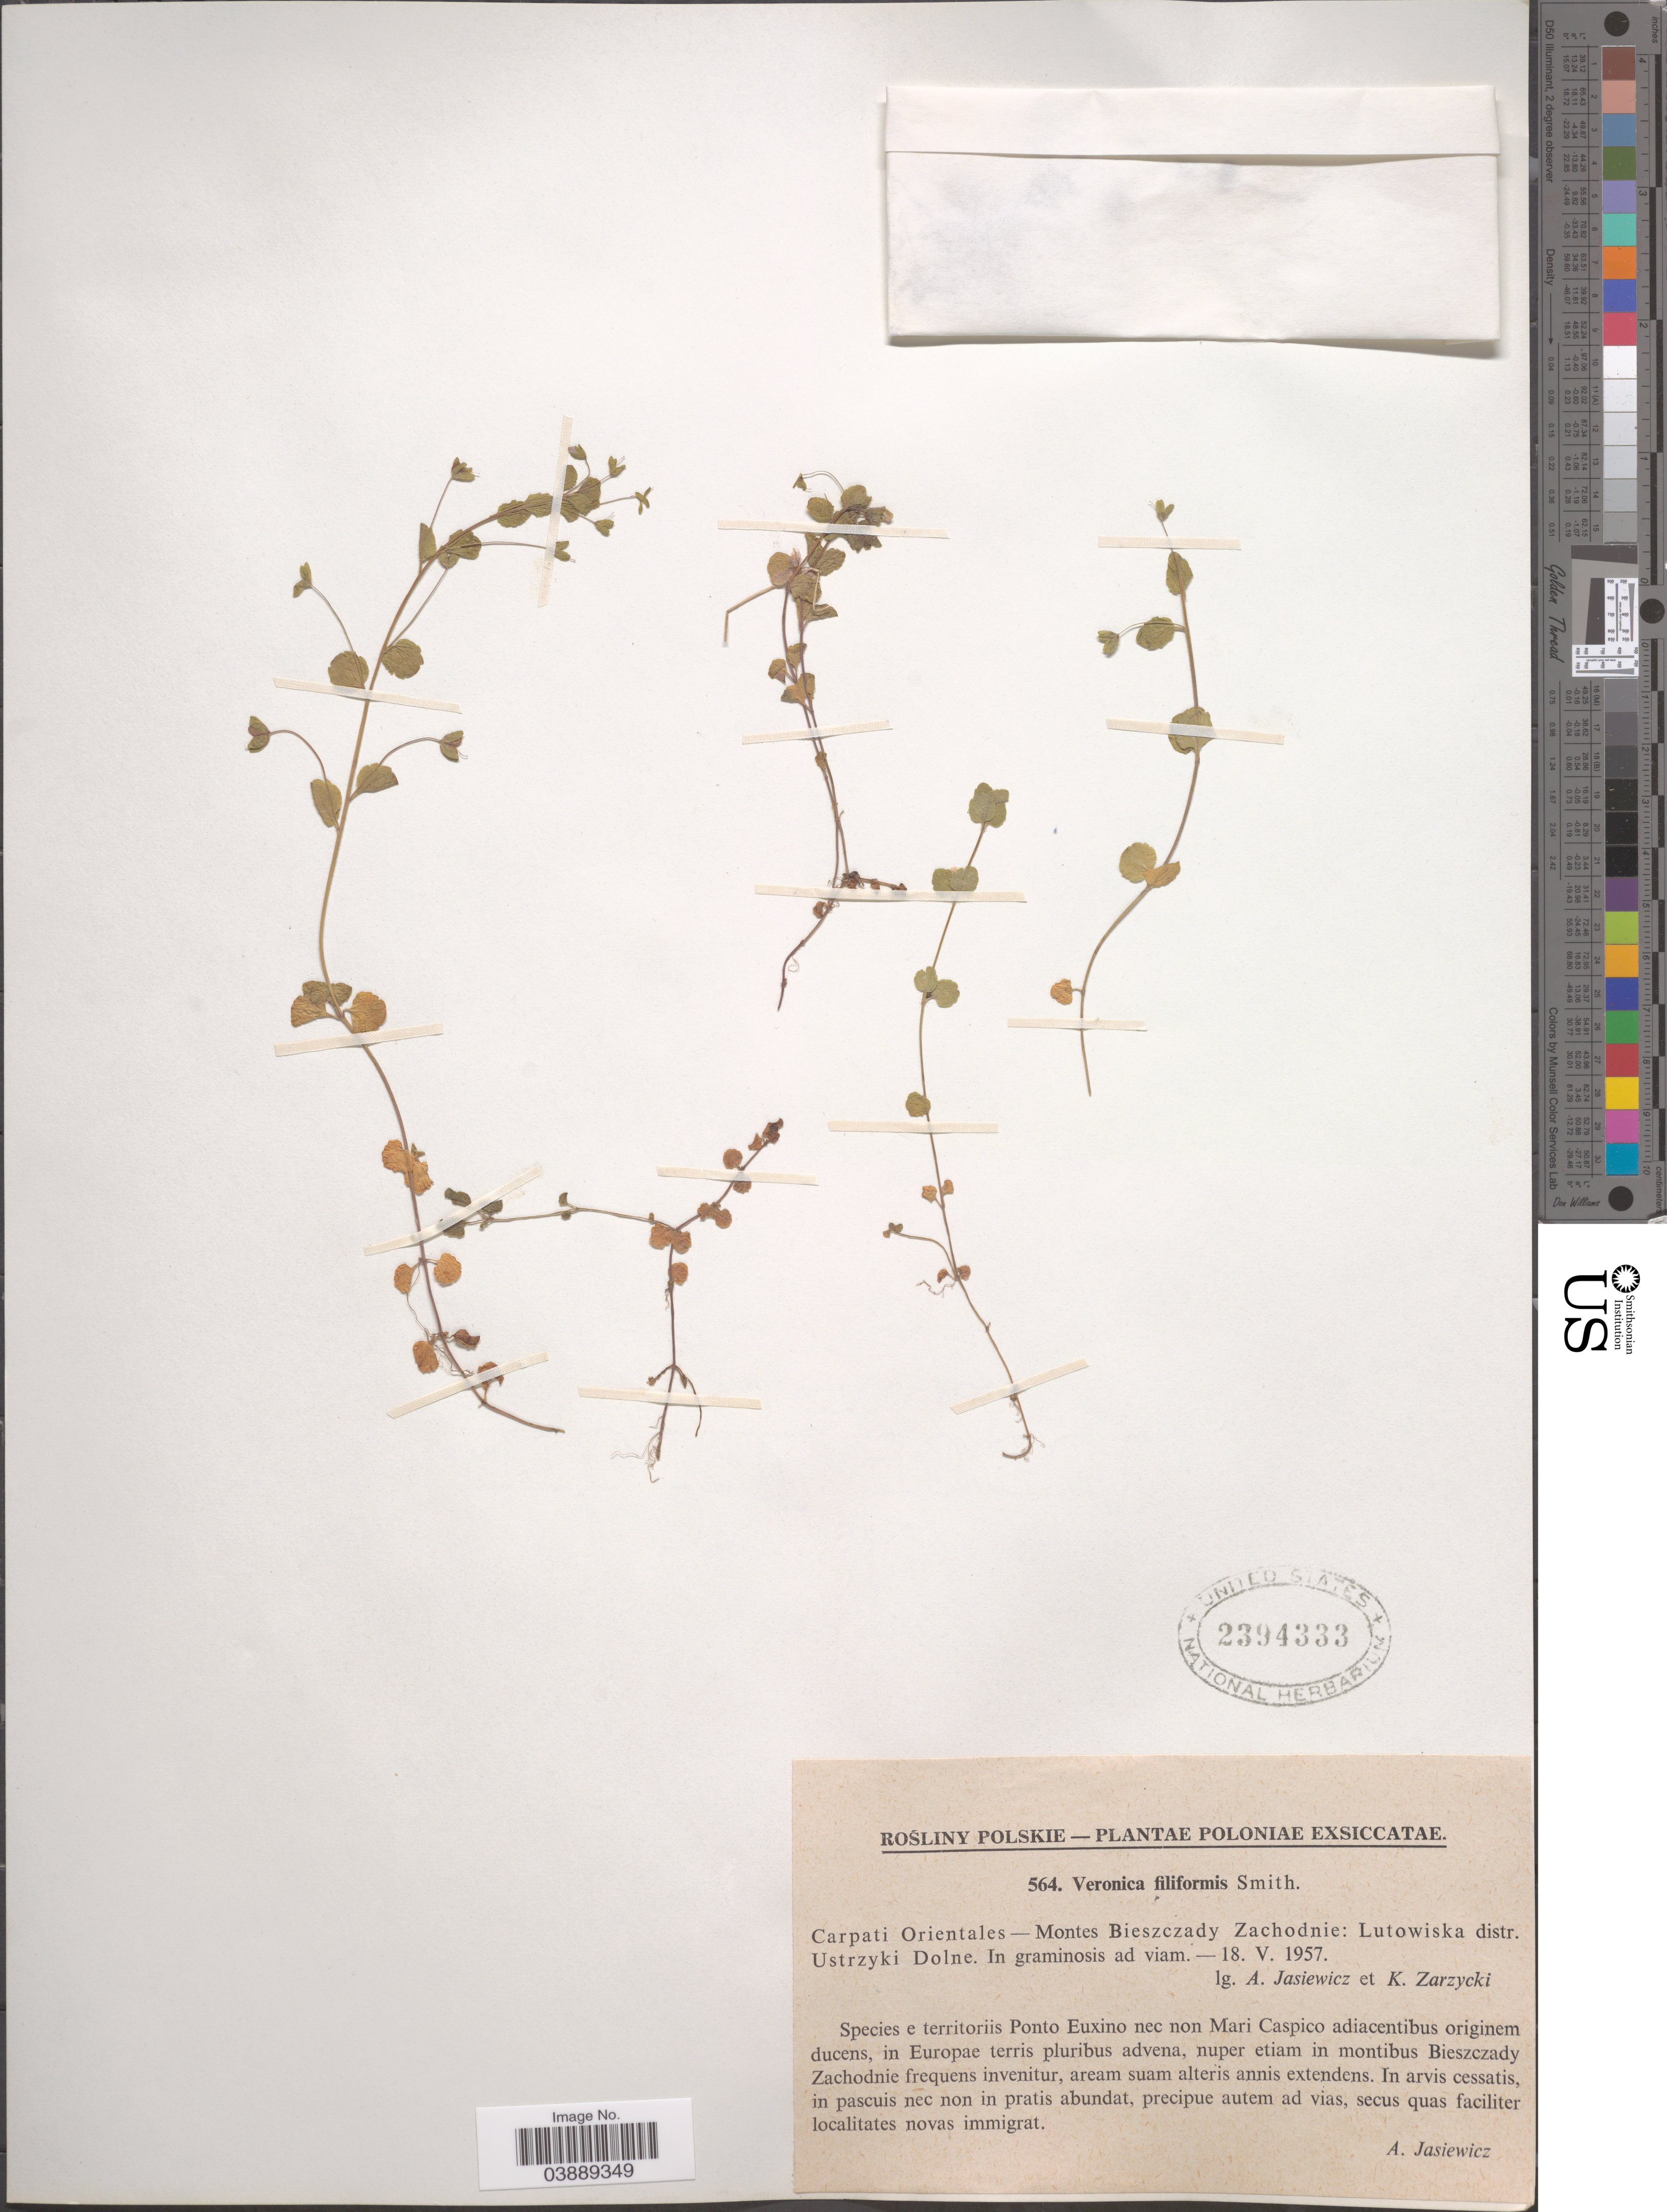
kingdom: Plantae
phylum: Tracheophyta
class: Magnoliopsida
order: Lamiales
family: Plantaginaceae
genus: Veronica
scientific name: Veronica filiformis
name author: Sm.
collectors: A. Jasiewicz & K. Zarzycki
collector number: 564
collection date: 1957-05-18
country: Poland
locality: Poloniae. Carpati Orientalis - Montes Bieszczady Zachodnie: Lutowiska distr. Ustrzyki Dolne.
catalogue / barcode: US 2394333